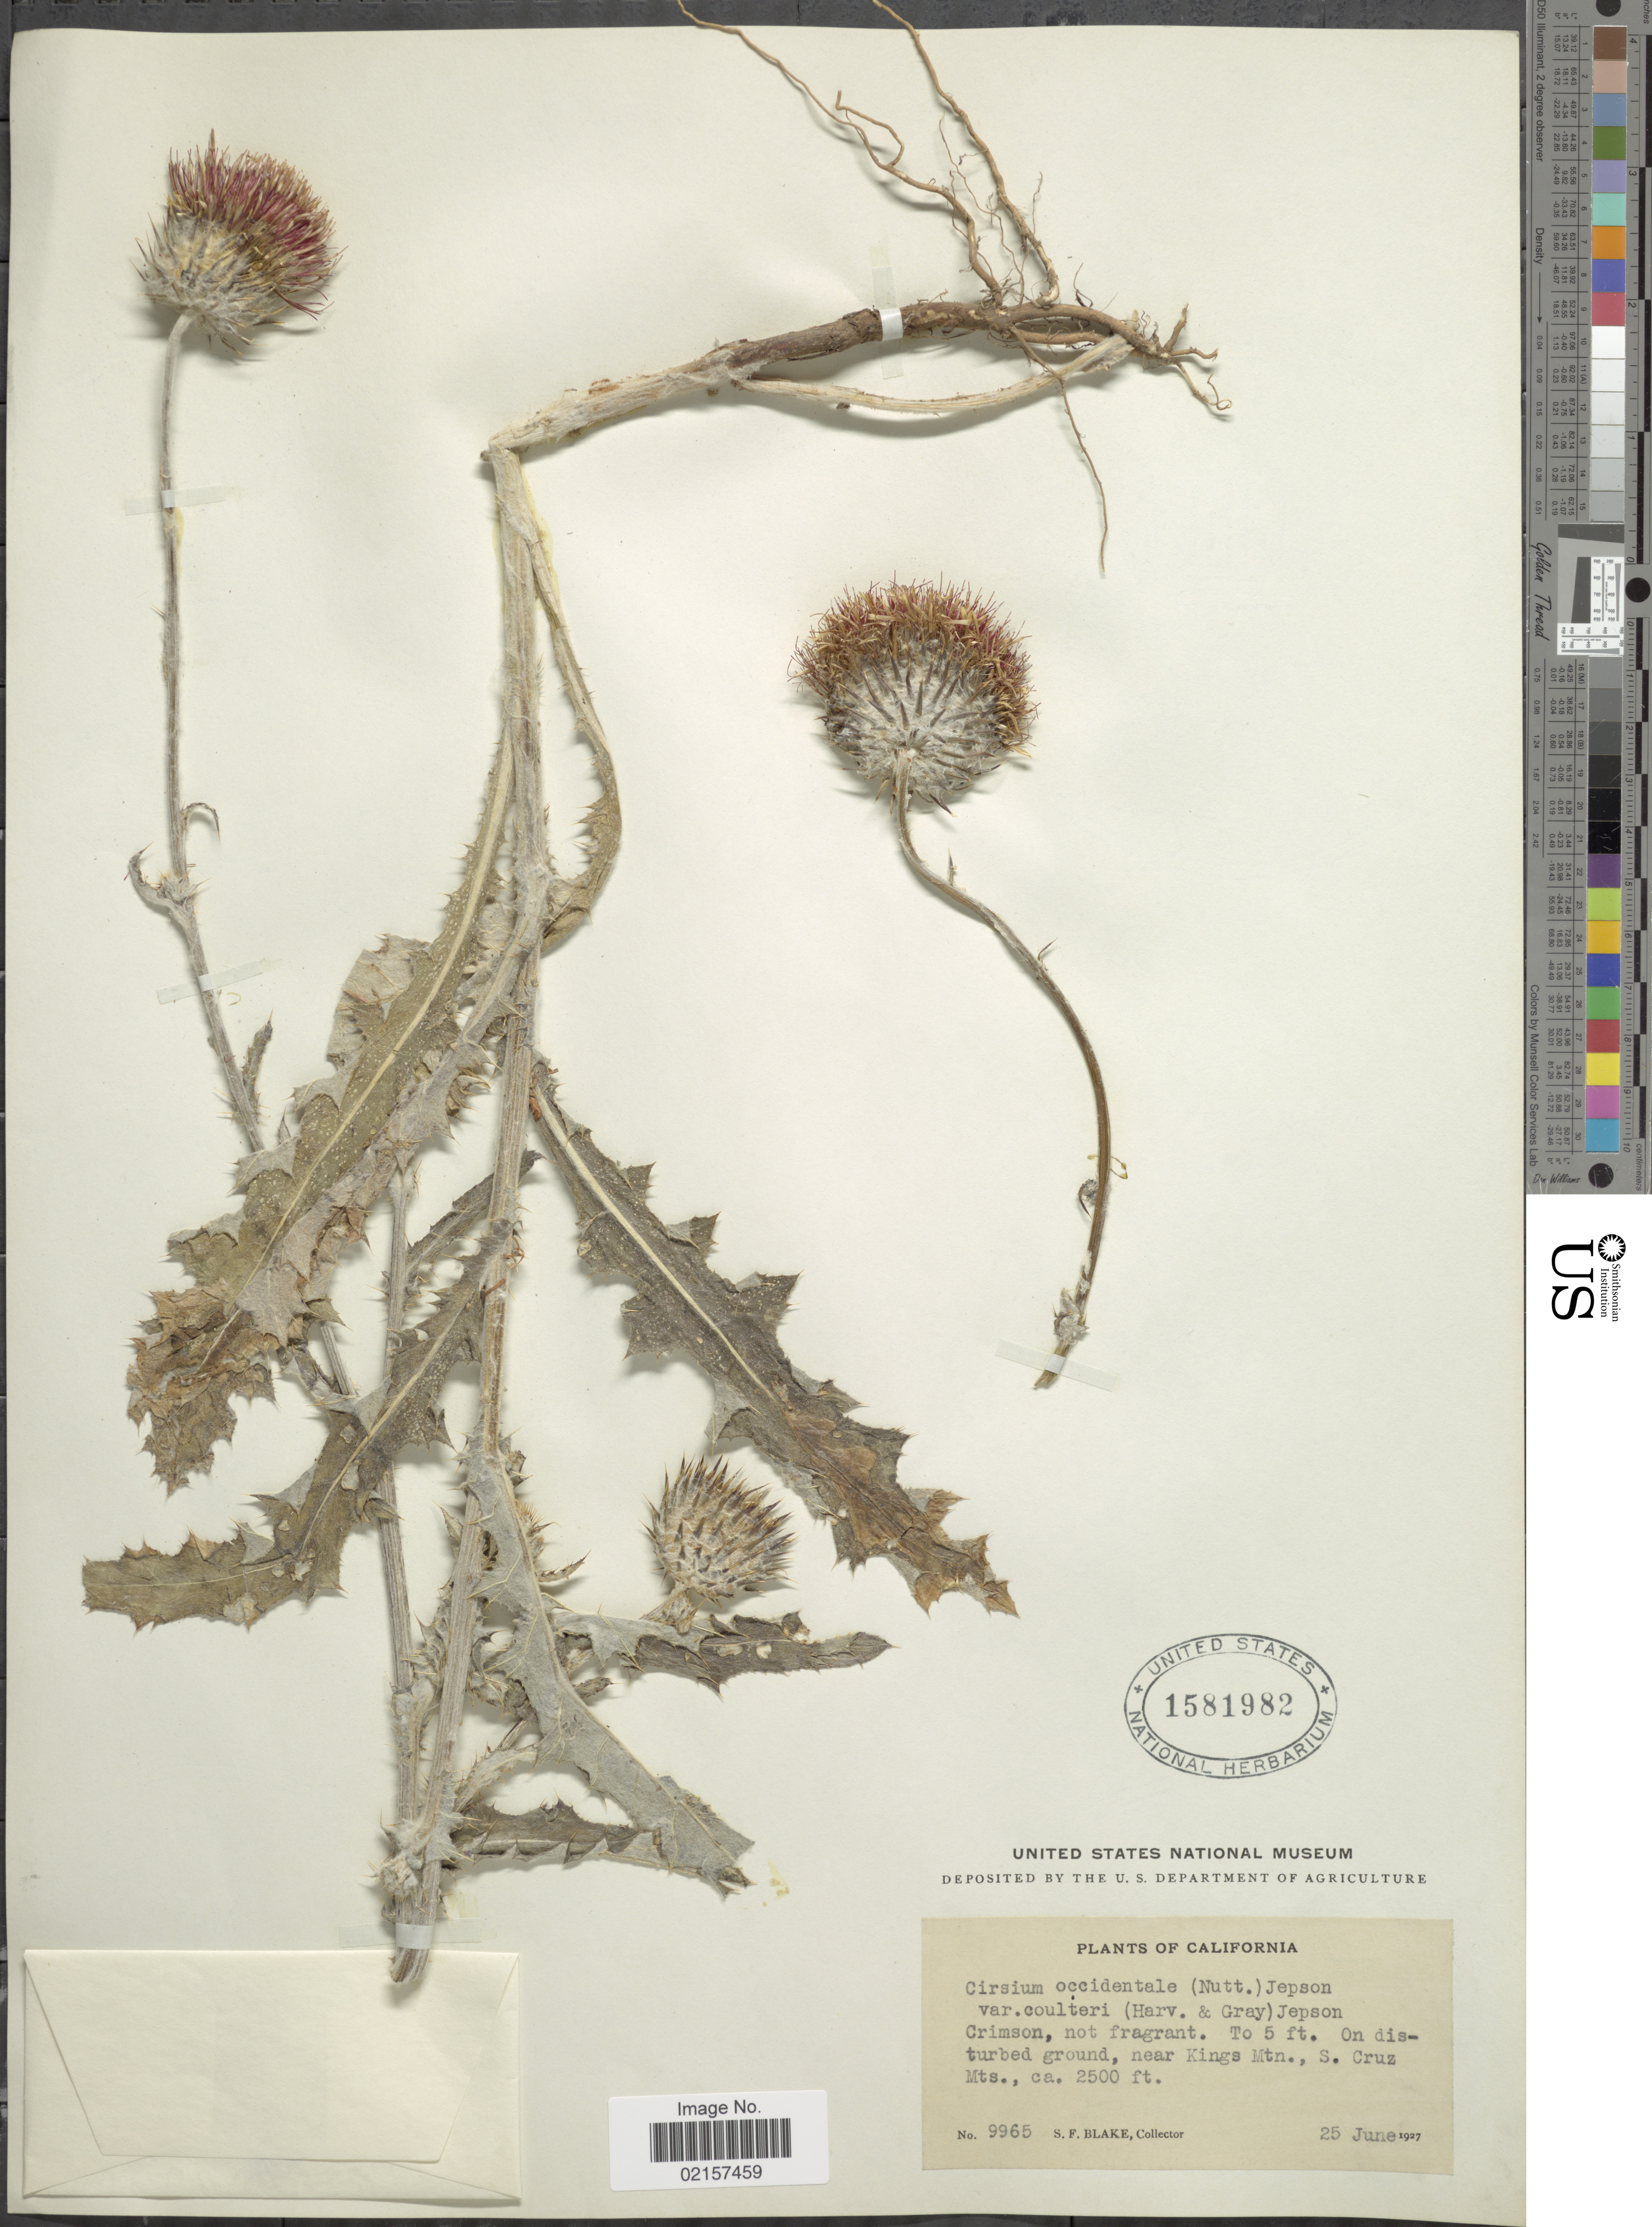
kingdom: Plantae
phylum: Tracheophyta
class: Magnoliopsida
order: Asterales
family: Asteraceae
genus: Cirsium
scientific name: Cirsium occidentale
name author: (Nutt.) Jeps.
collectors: S. Blake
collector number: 9965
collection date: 1927-06-25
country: United States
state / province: California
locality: On disturbed ground, near Kings Mtn., S. Cruz Mts.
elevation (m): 762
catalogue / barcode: US 1581982